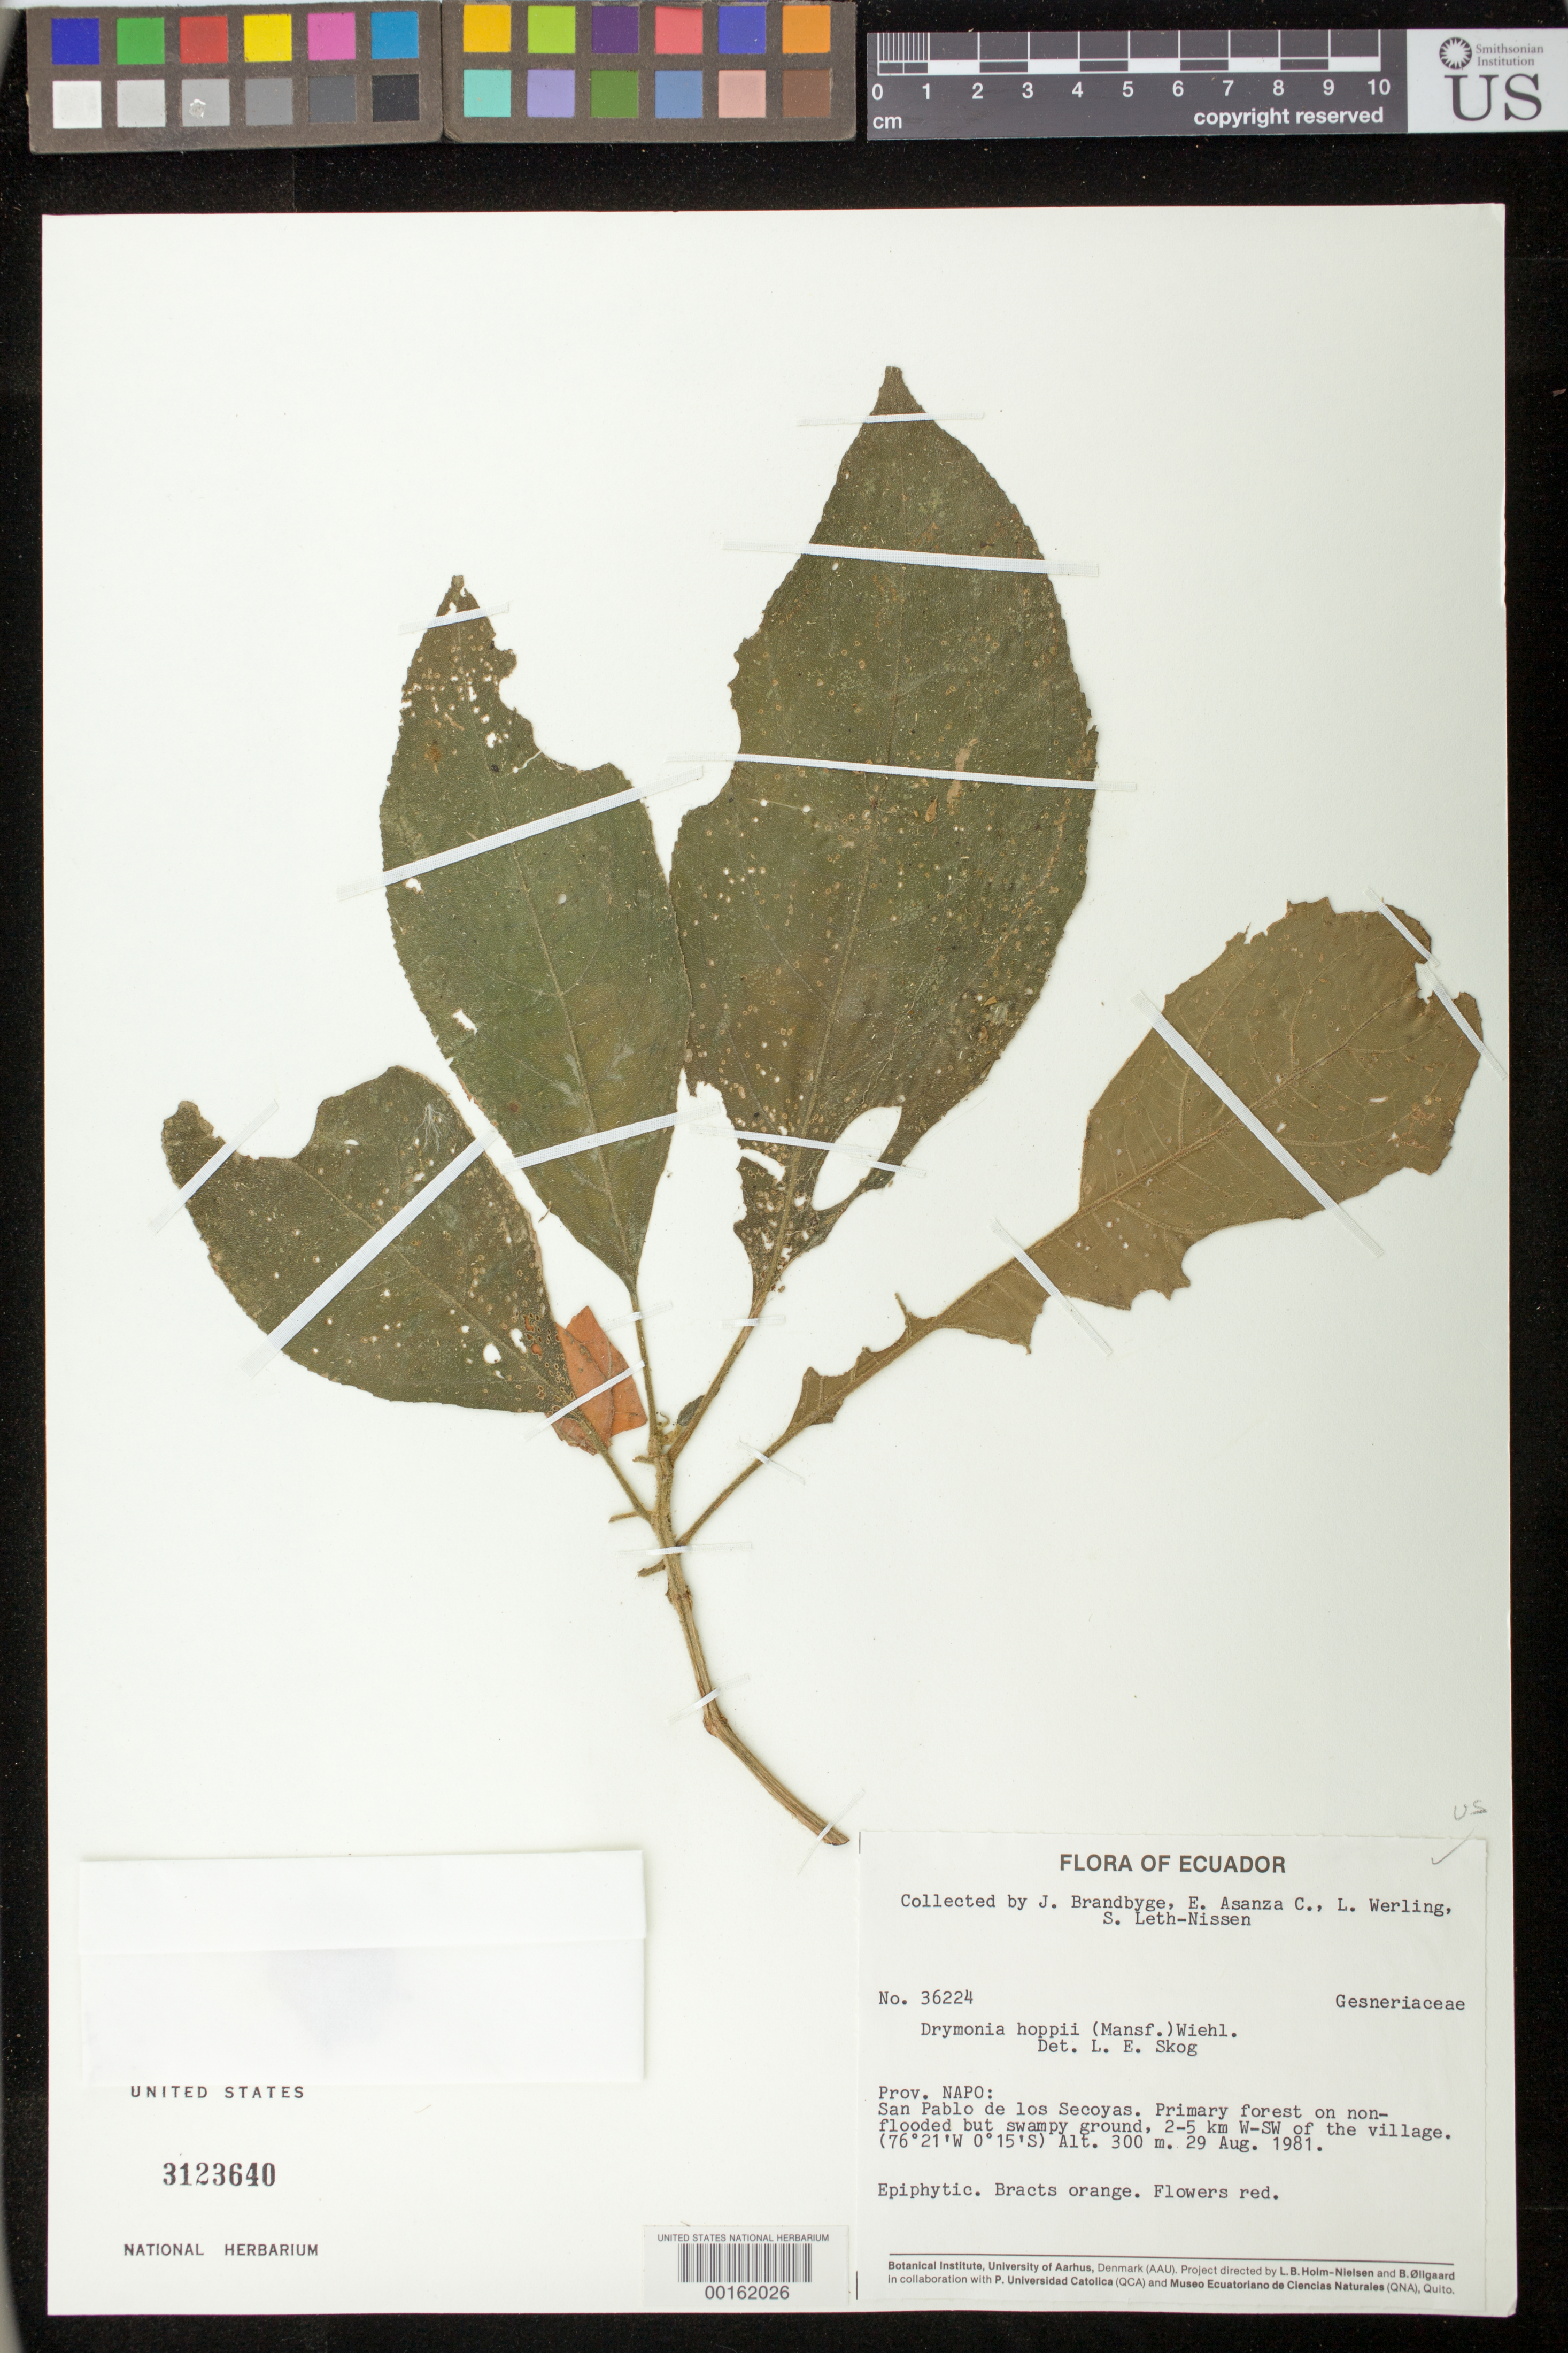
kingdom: Plantae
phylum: Tracheophyta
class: Magnoliopsida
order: Lamiales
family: Gesneriaceae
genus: Drymonia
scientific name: Drymonia hoppii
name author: (Mansf.) Wiehler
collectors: J. Brandbyge, E. Asanza C. & L. Werling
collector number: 36224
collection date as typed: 29 Aug 1981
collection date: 1981-08-29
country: Ecuador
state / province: Sucumbíos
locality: Napo.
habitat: Primary forest on nonflooded but swampy ground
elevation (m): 300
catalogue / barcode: US 3123640